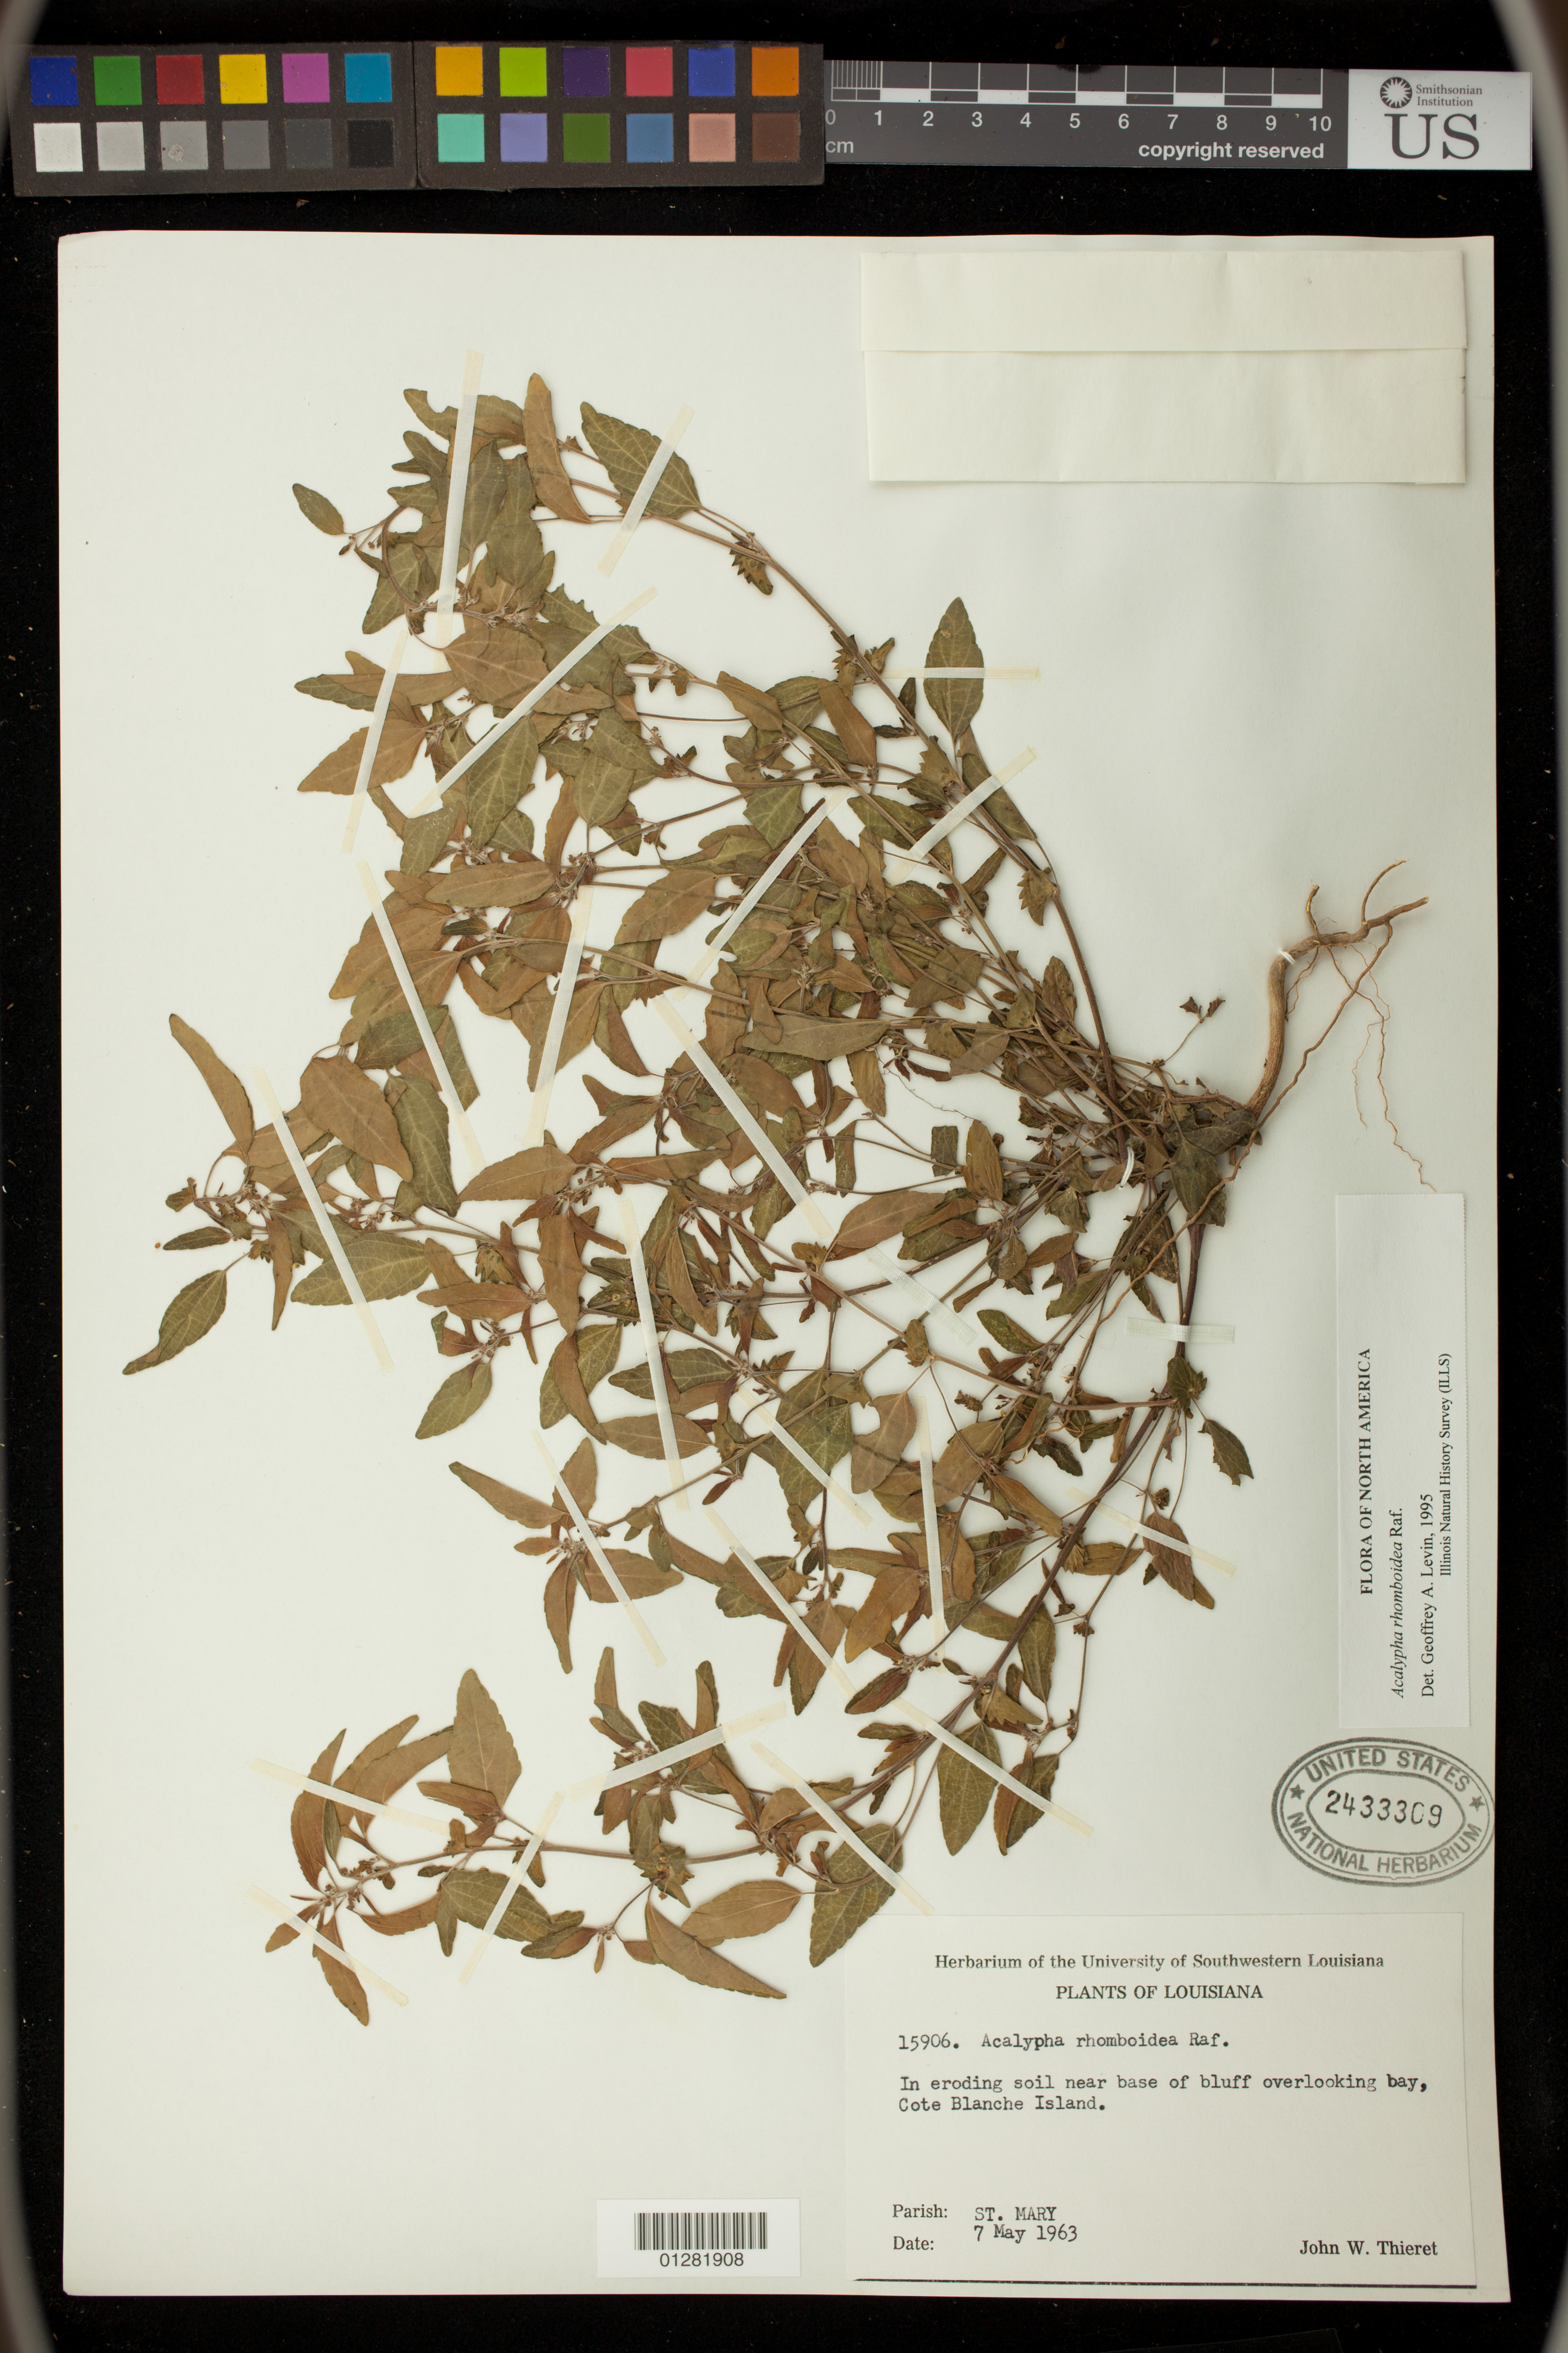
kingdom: Plantae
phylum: Tracheophyta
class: Magnoliopsida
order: Malpighiales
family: Euphorbiaceae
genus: Acalypha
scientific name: Acalypha rhomboidea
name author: Raf.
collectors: J. W. Thieret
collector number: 15906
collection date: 1963-05-07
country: United States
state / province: Louisiana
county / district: St. Mary Parish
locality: near base of bluff overlooking bay, Cote Blanch Island.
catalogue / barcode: US 2433309